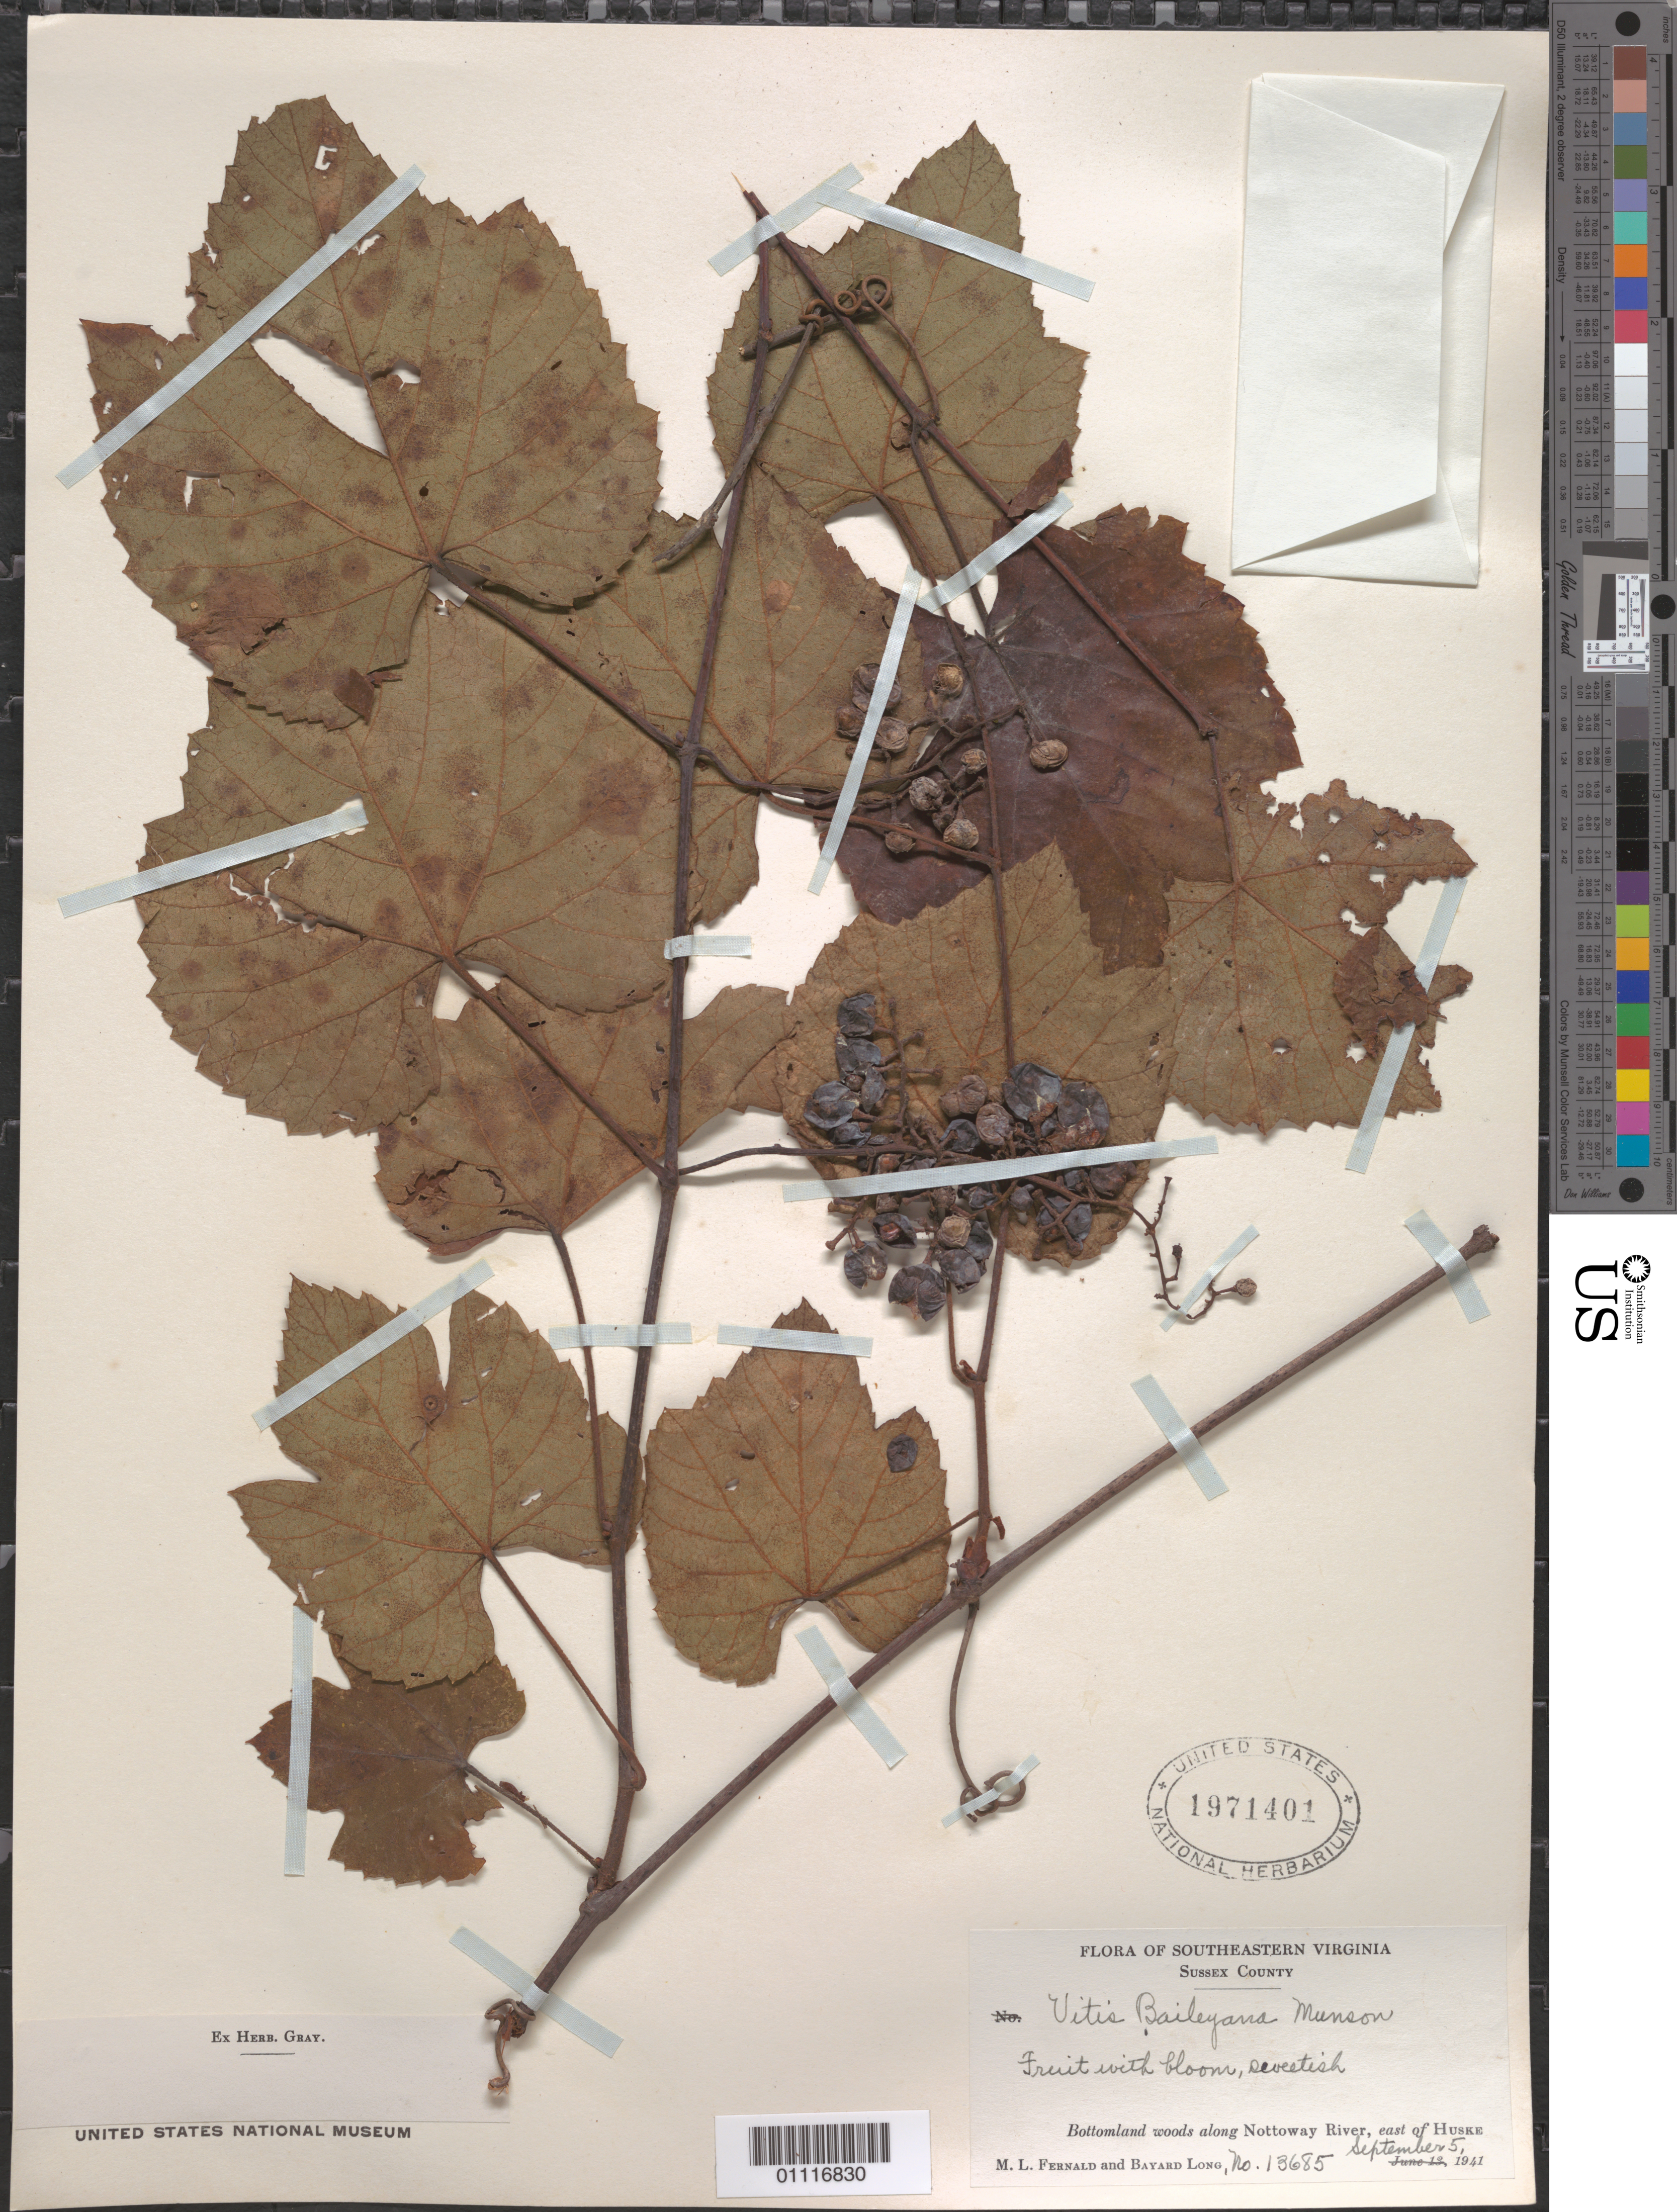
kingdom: Plantae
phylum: Tracheophyta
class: Magnoliopsida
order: Vitales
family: Vitaceae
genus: Vitis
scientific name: Vitis baileyana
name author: Munson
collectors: M. L. Fernald & B. Long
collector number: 13685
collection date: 1941-05-09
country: United States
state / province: Virginia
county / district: Sussex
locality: Bottomland woods along Nottoway River, east of Huske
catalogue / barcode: US 1971401